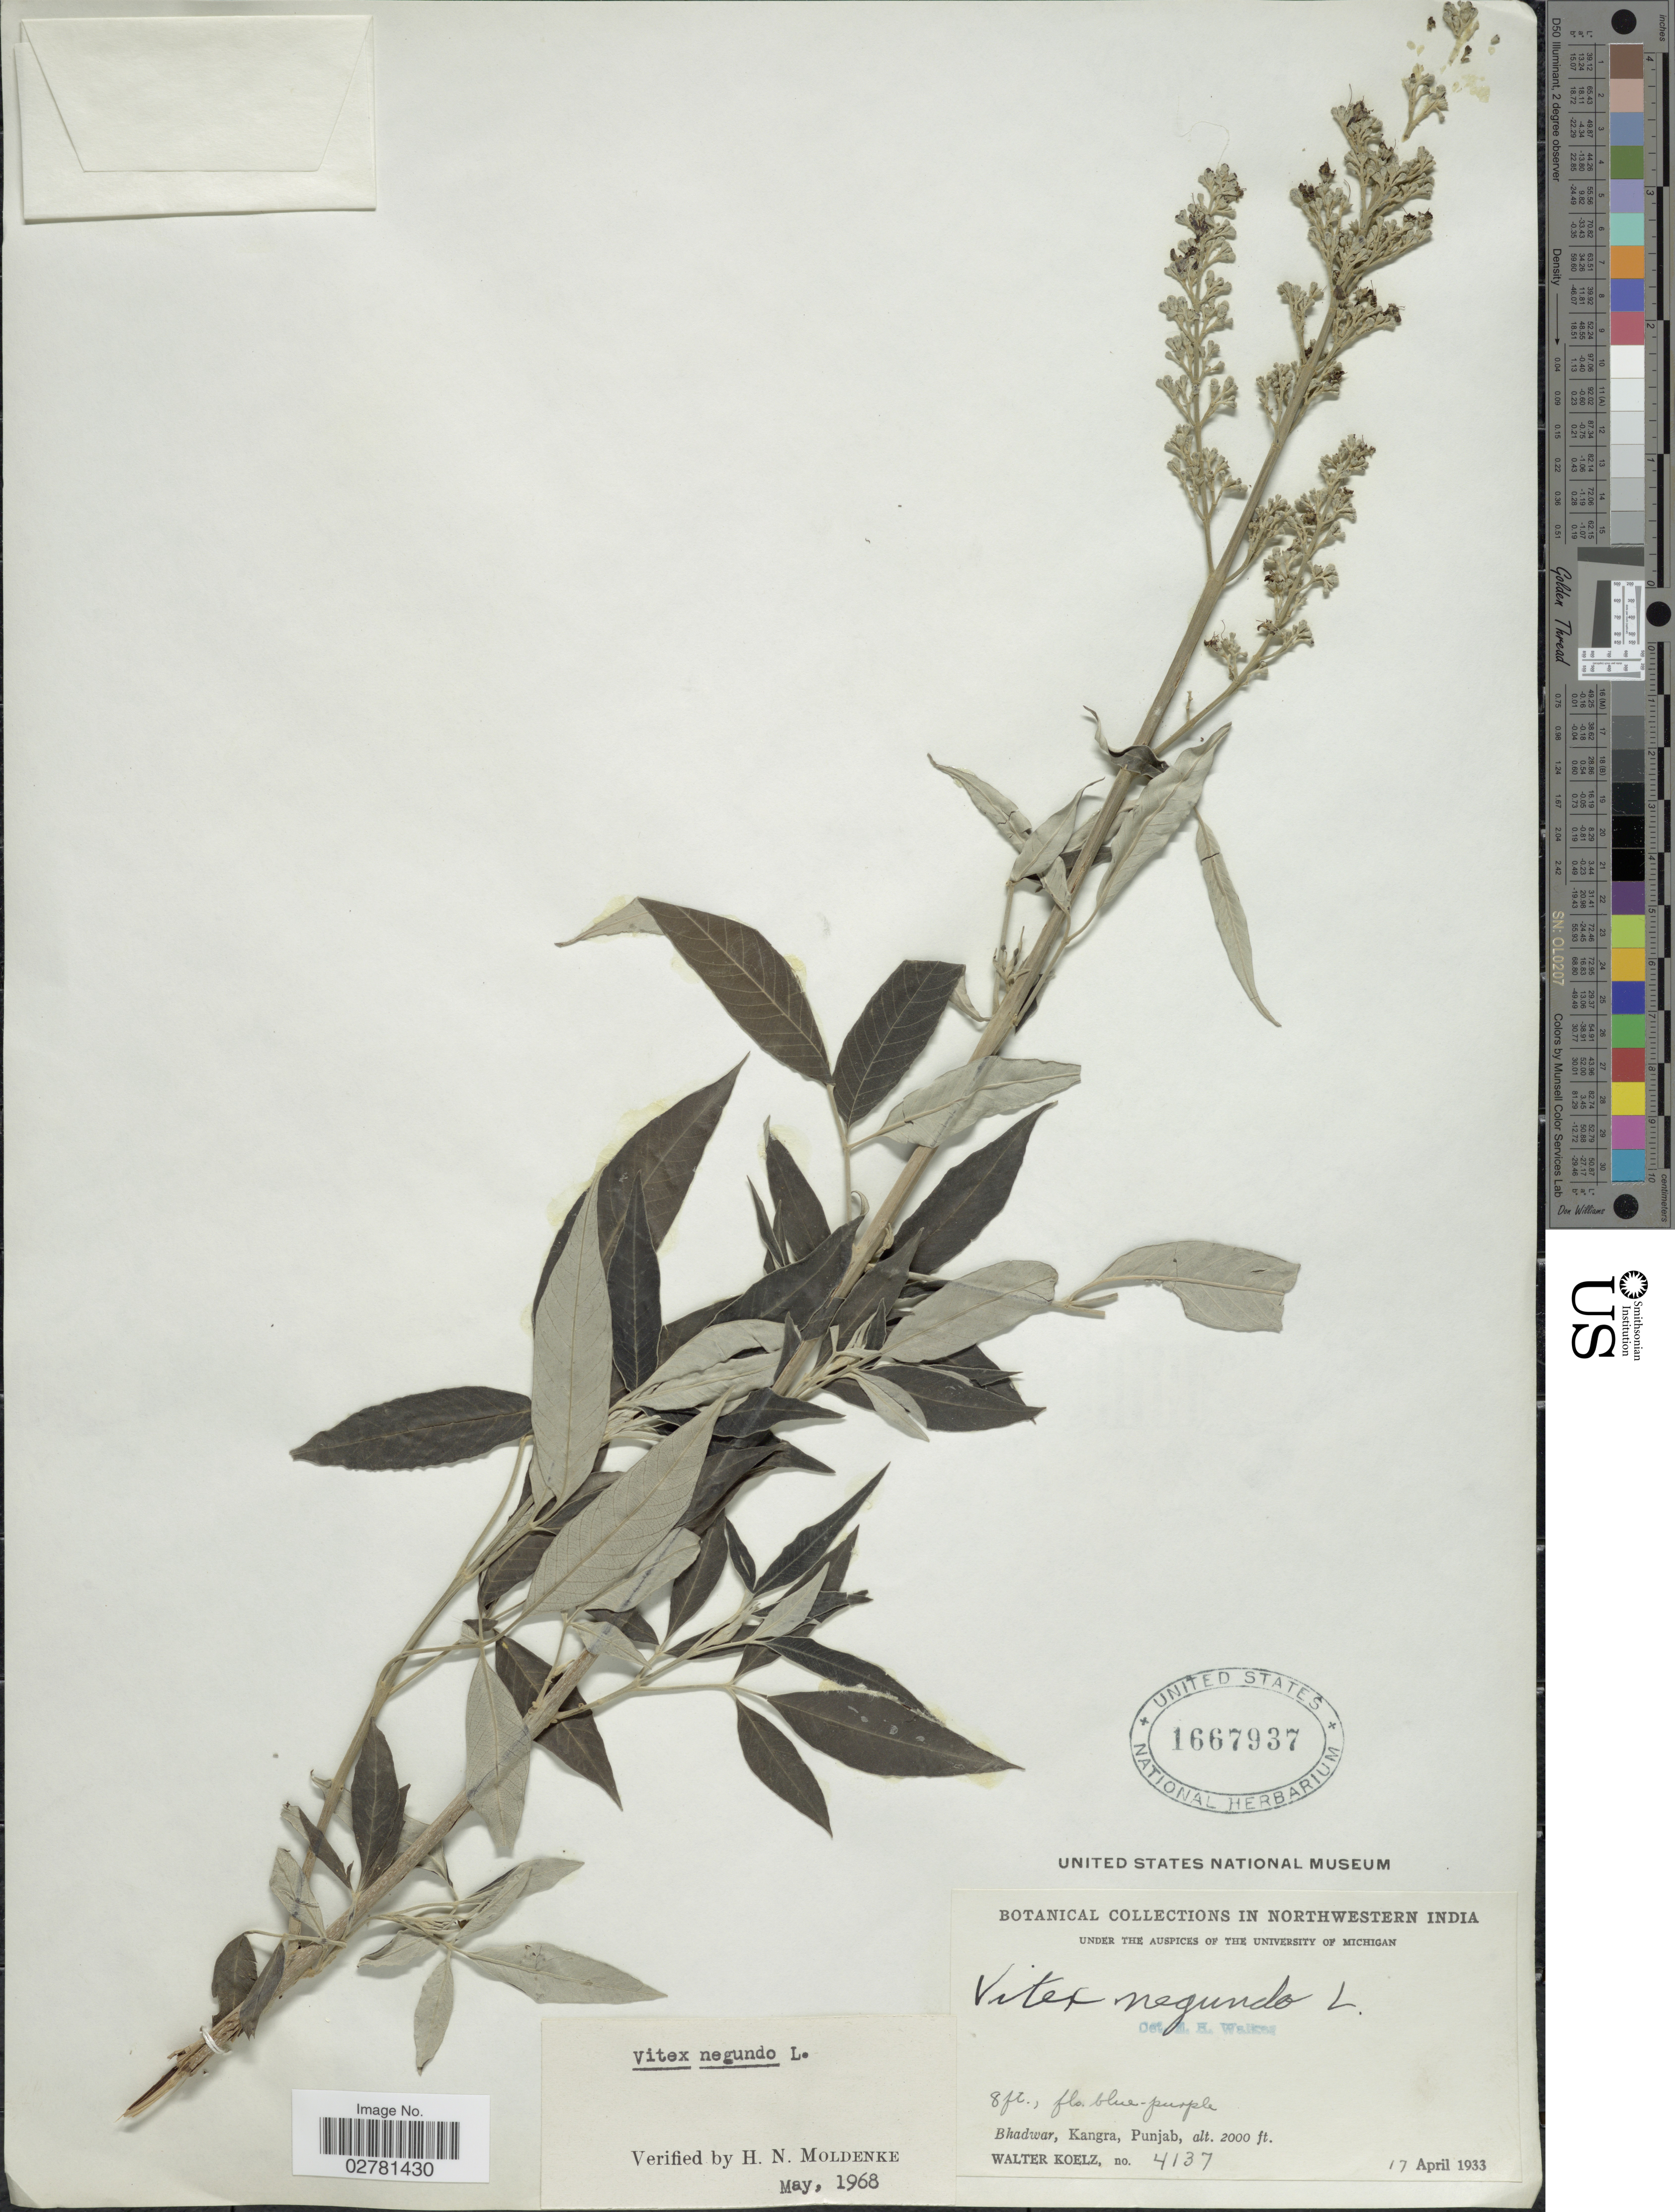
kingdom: Plantae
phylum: Tracheophyta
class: Magnoliopsida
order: Lamiales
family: Lamiaceae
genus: Vitex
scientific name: Vitex negundo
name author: L.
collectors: W. N. Koelz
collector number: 4137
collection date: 1933-04-17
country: India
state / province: Punjab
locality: Northwestern India. Bhadwar, Kangra.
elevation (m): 610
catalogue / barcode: US 1667937